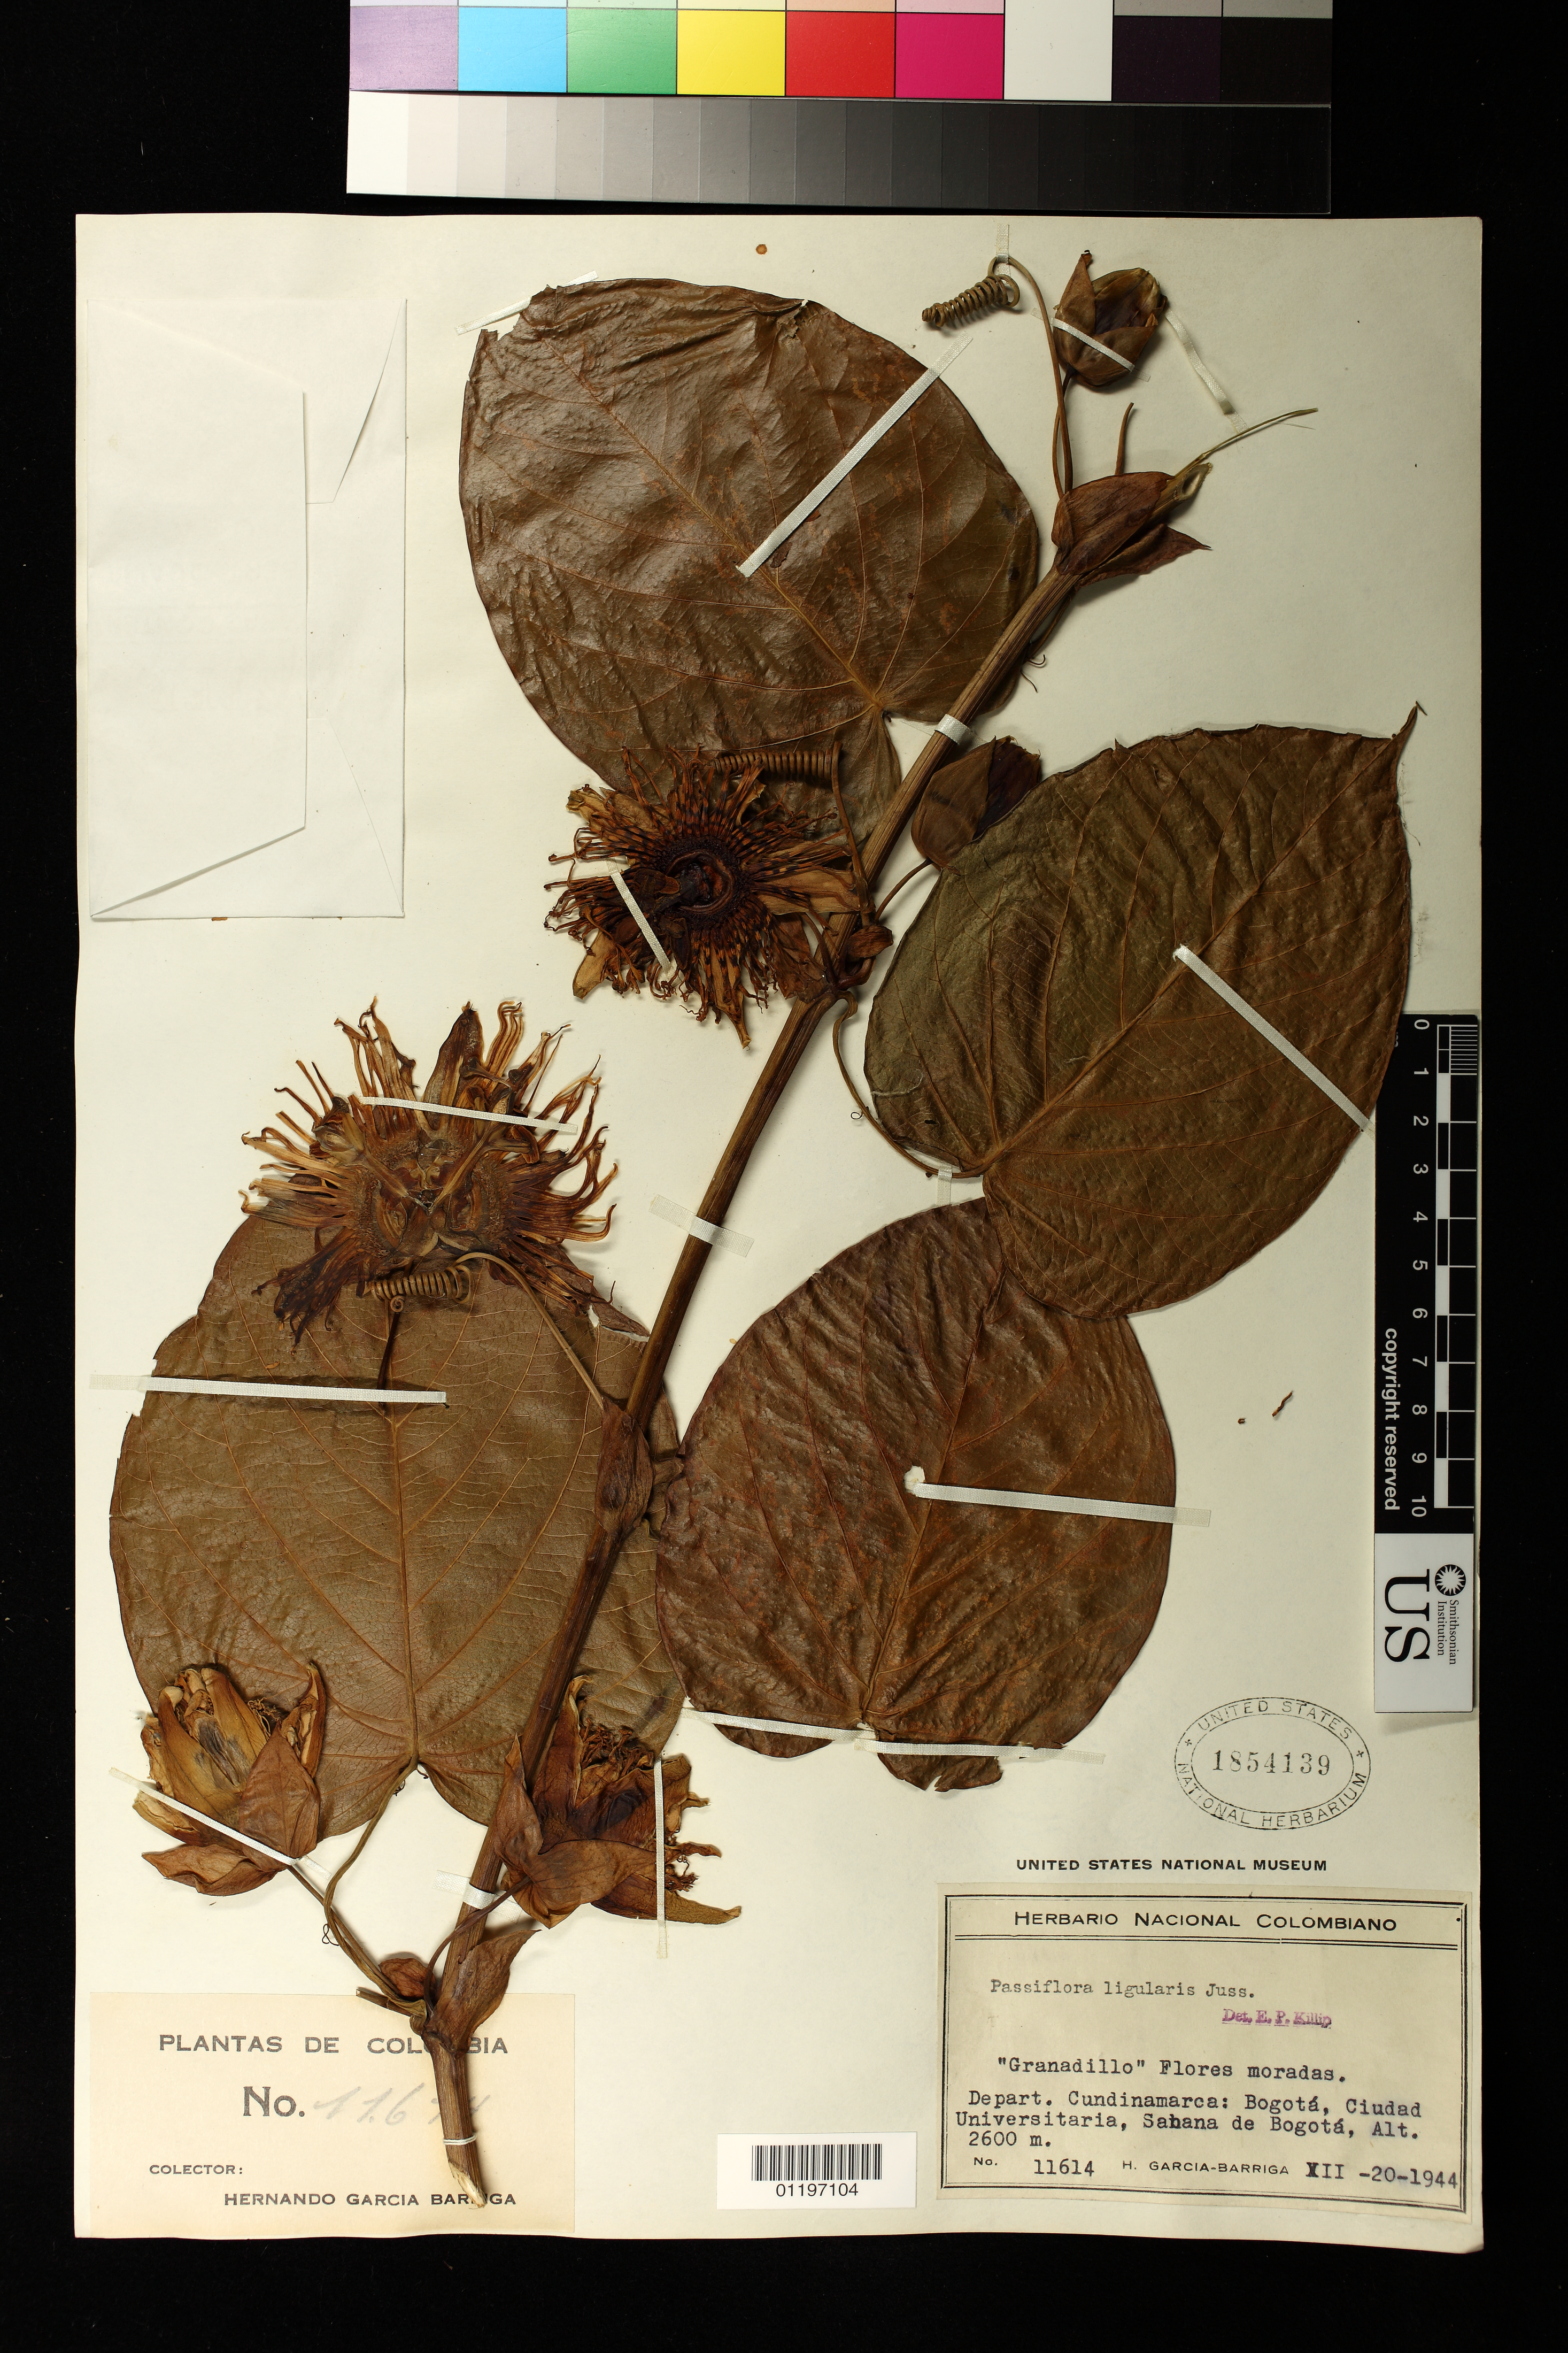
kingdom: Plantae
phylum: Tracheophyta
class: Magnoliopsida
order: Malpighiales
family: Passifloraceae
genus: Passiflora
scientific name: Passiflora ligularis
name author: Juss.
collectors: H. García Barriga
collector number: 11614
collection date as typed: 20 Dec 1944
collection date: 1944-12-20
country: Colombia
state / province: Cundinamarca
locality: Depart. Cundinamarca : Bogota, Ciudad Universitaria, Sabana de Bogota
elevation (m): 2600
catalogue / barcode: US 1854139